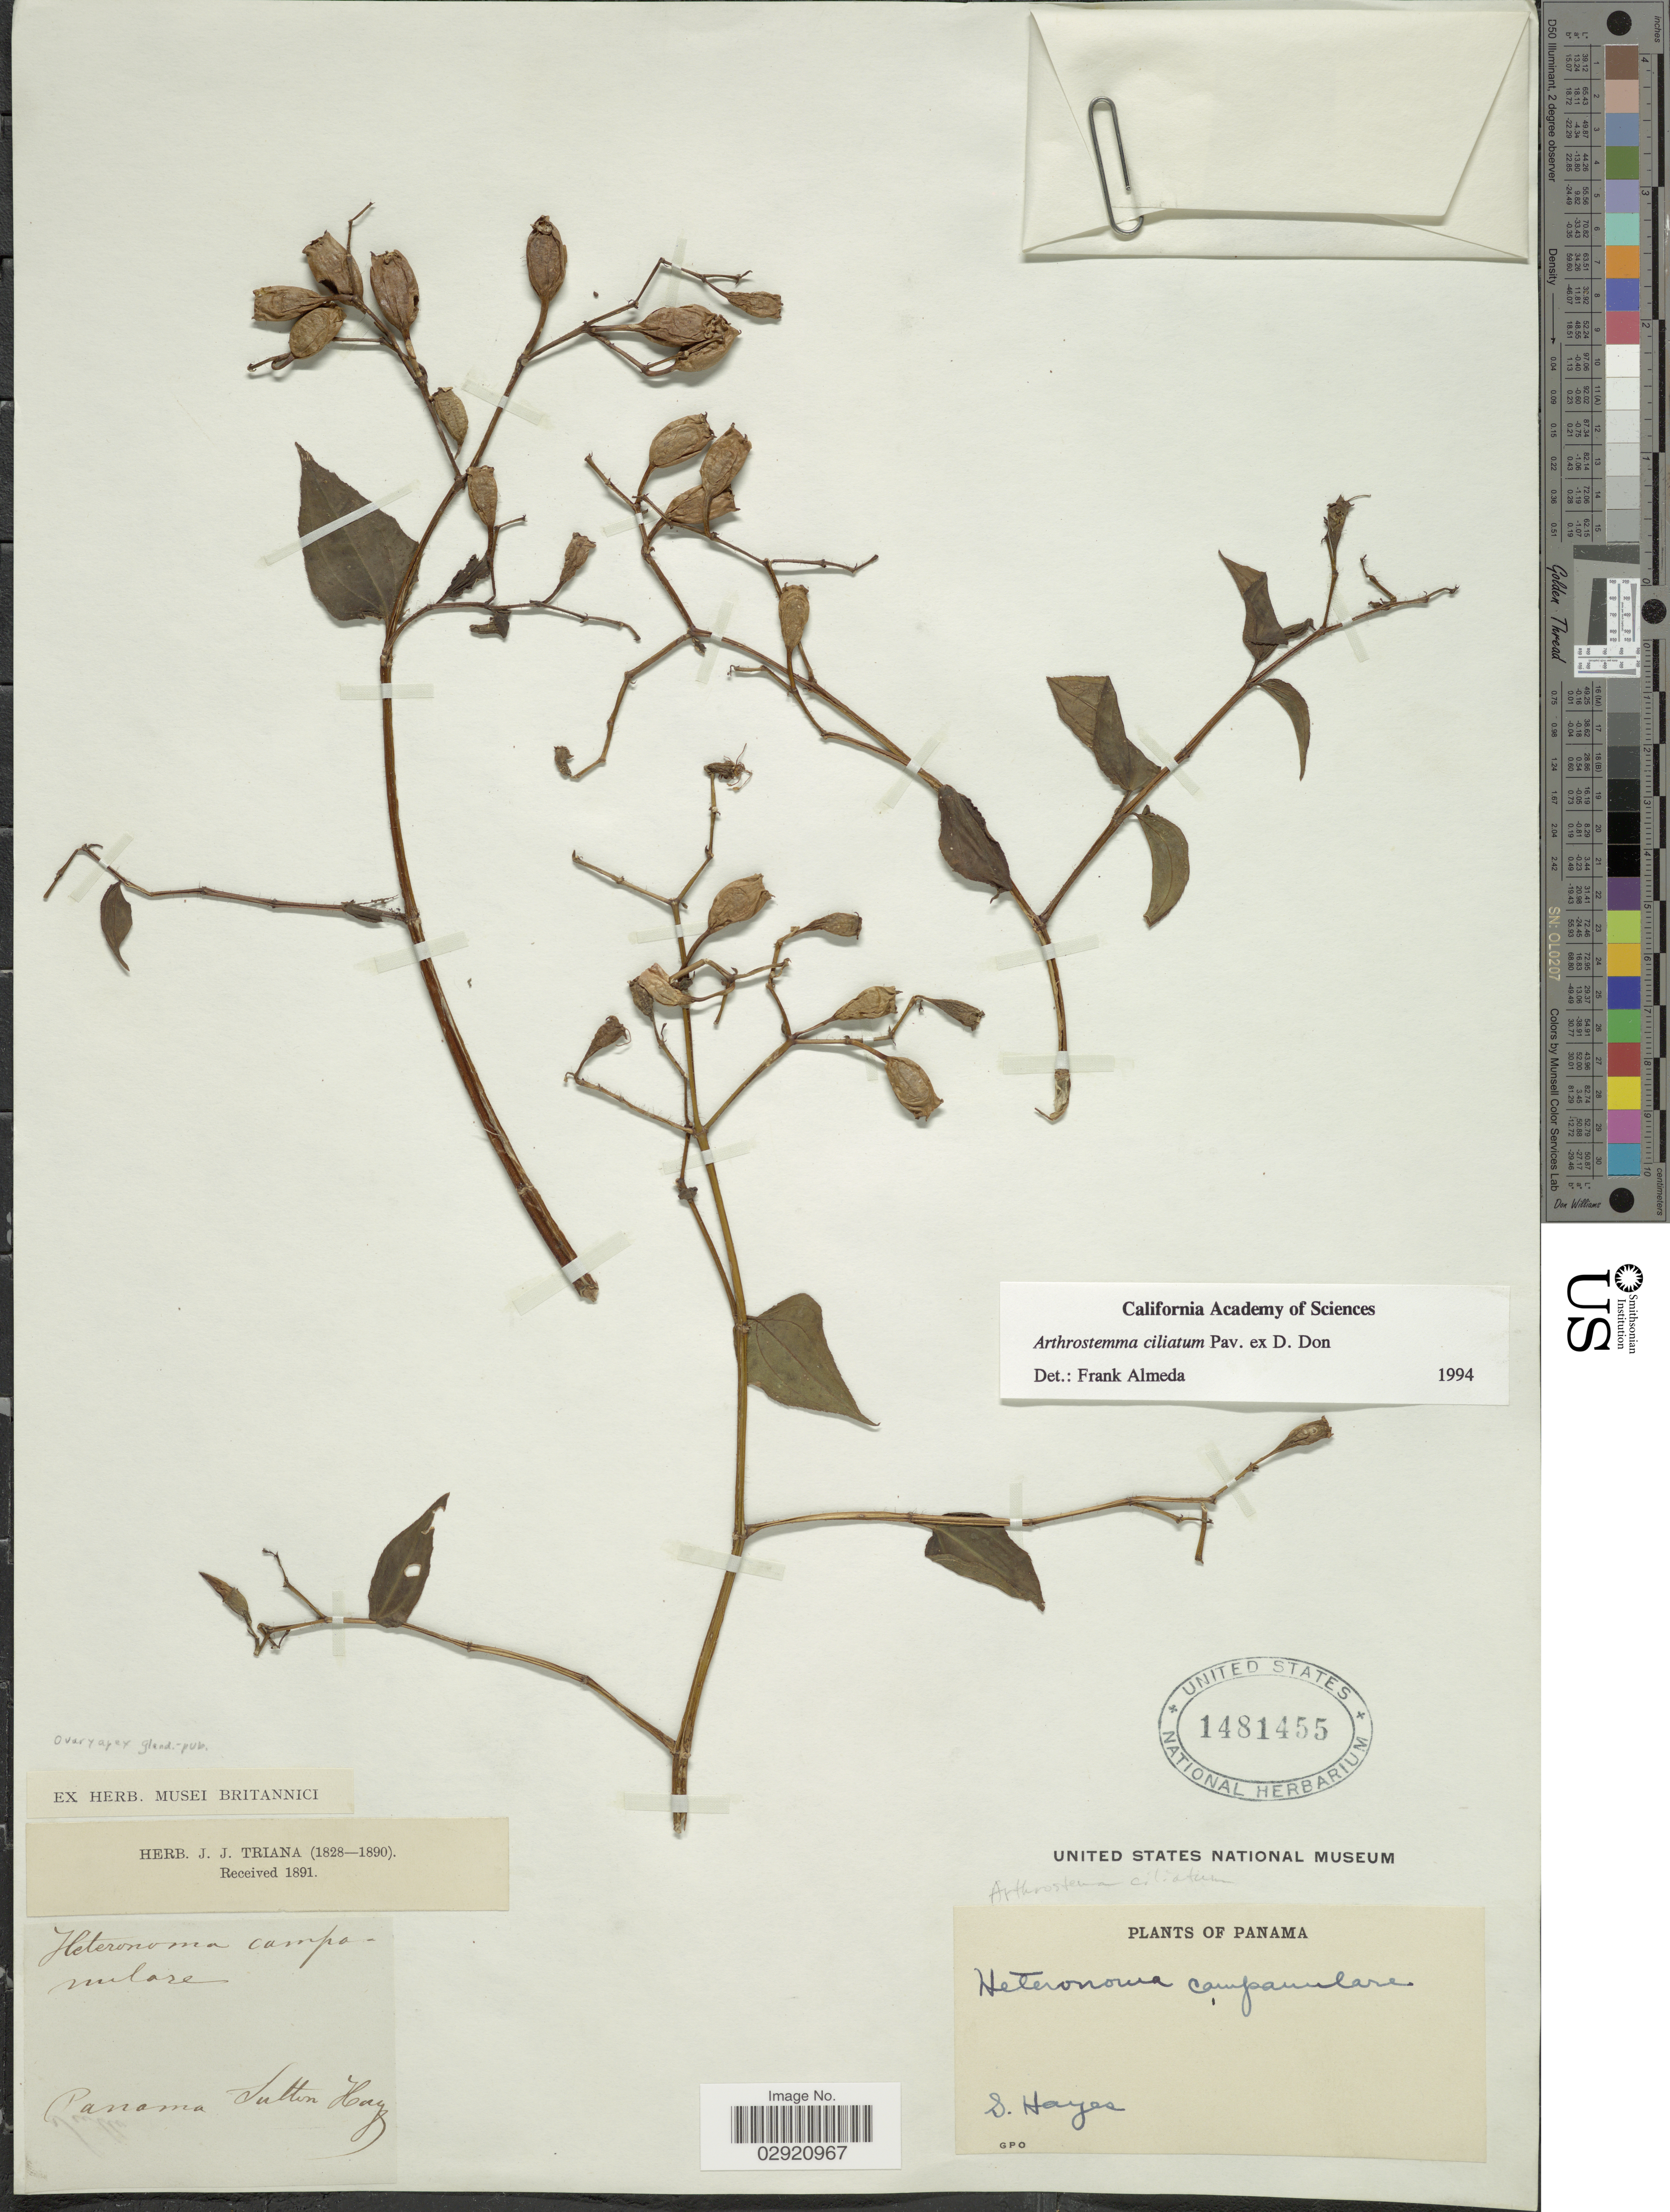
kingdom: Plantae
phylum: Tracheophyta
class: Magnoliopsida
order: Myrtales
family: Melastomataceae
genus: Arthrostemma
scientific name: Arthrostemma ciliatum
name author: Pav. ex D. Don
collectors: S. Hayes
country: Panama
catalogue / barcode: US 1481455